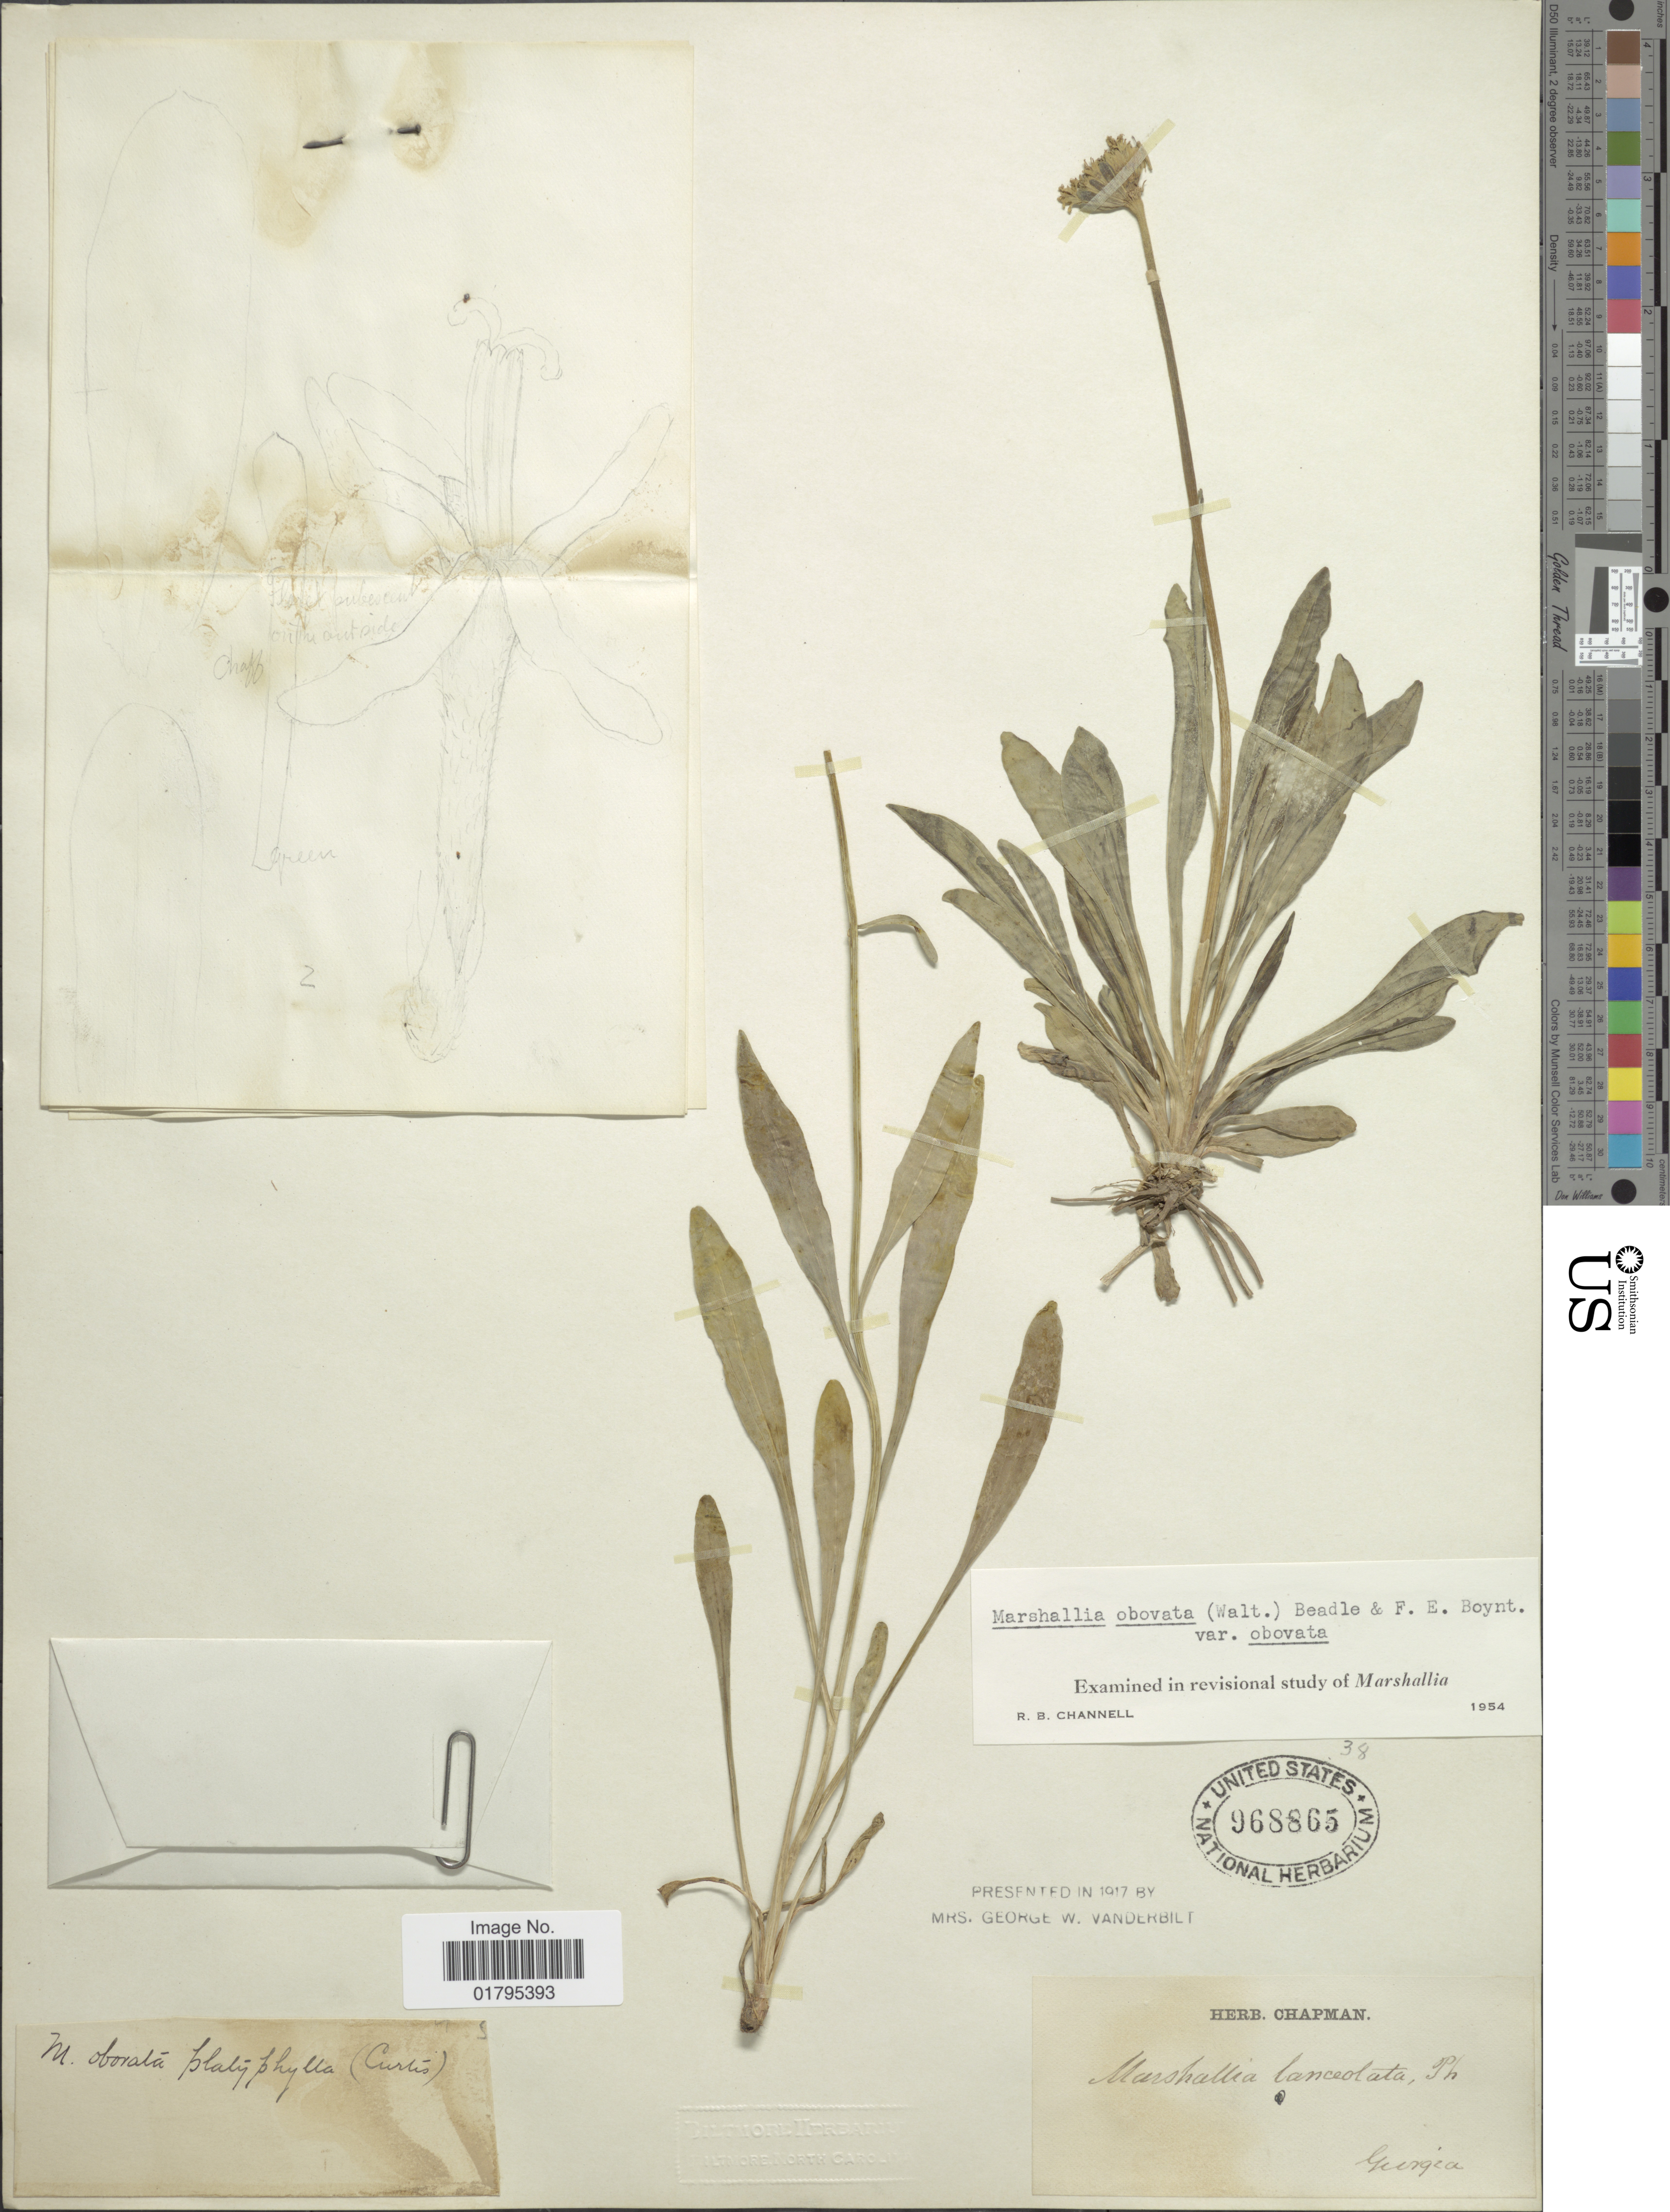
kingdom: Plantae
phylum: Tracheophyta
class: Magnoliopsida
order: Asterales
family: Asteraceae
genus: Marshallia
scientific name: Marshallia obovata var. obovata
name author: (Walter) Beadle & F.E. Boynton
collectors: ex herb. Chapman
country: United States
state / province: Georgia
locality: Georgia.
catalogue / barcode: US 968865